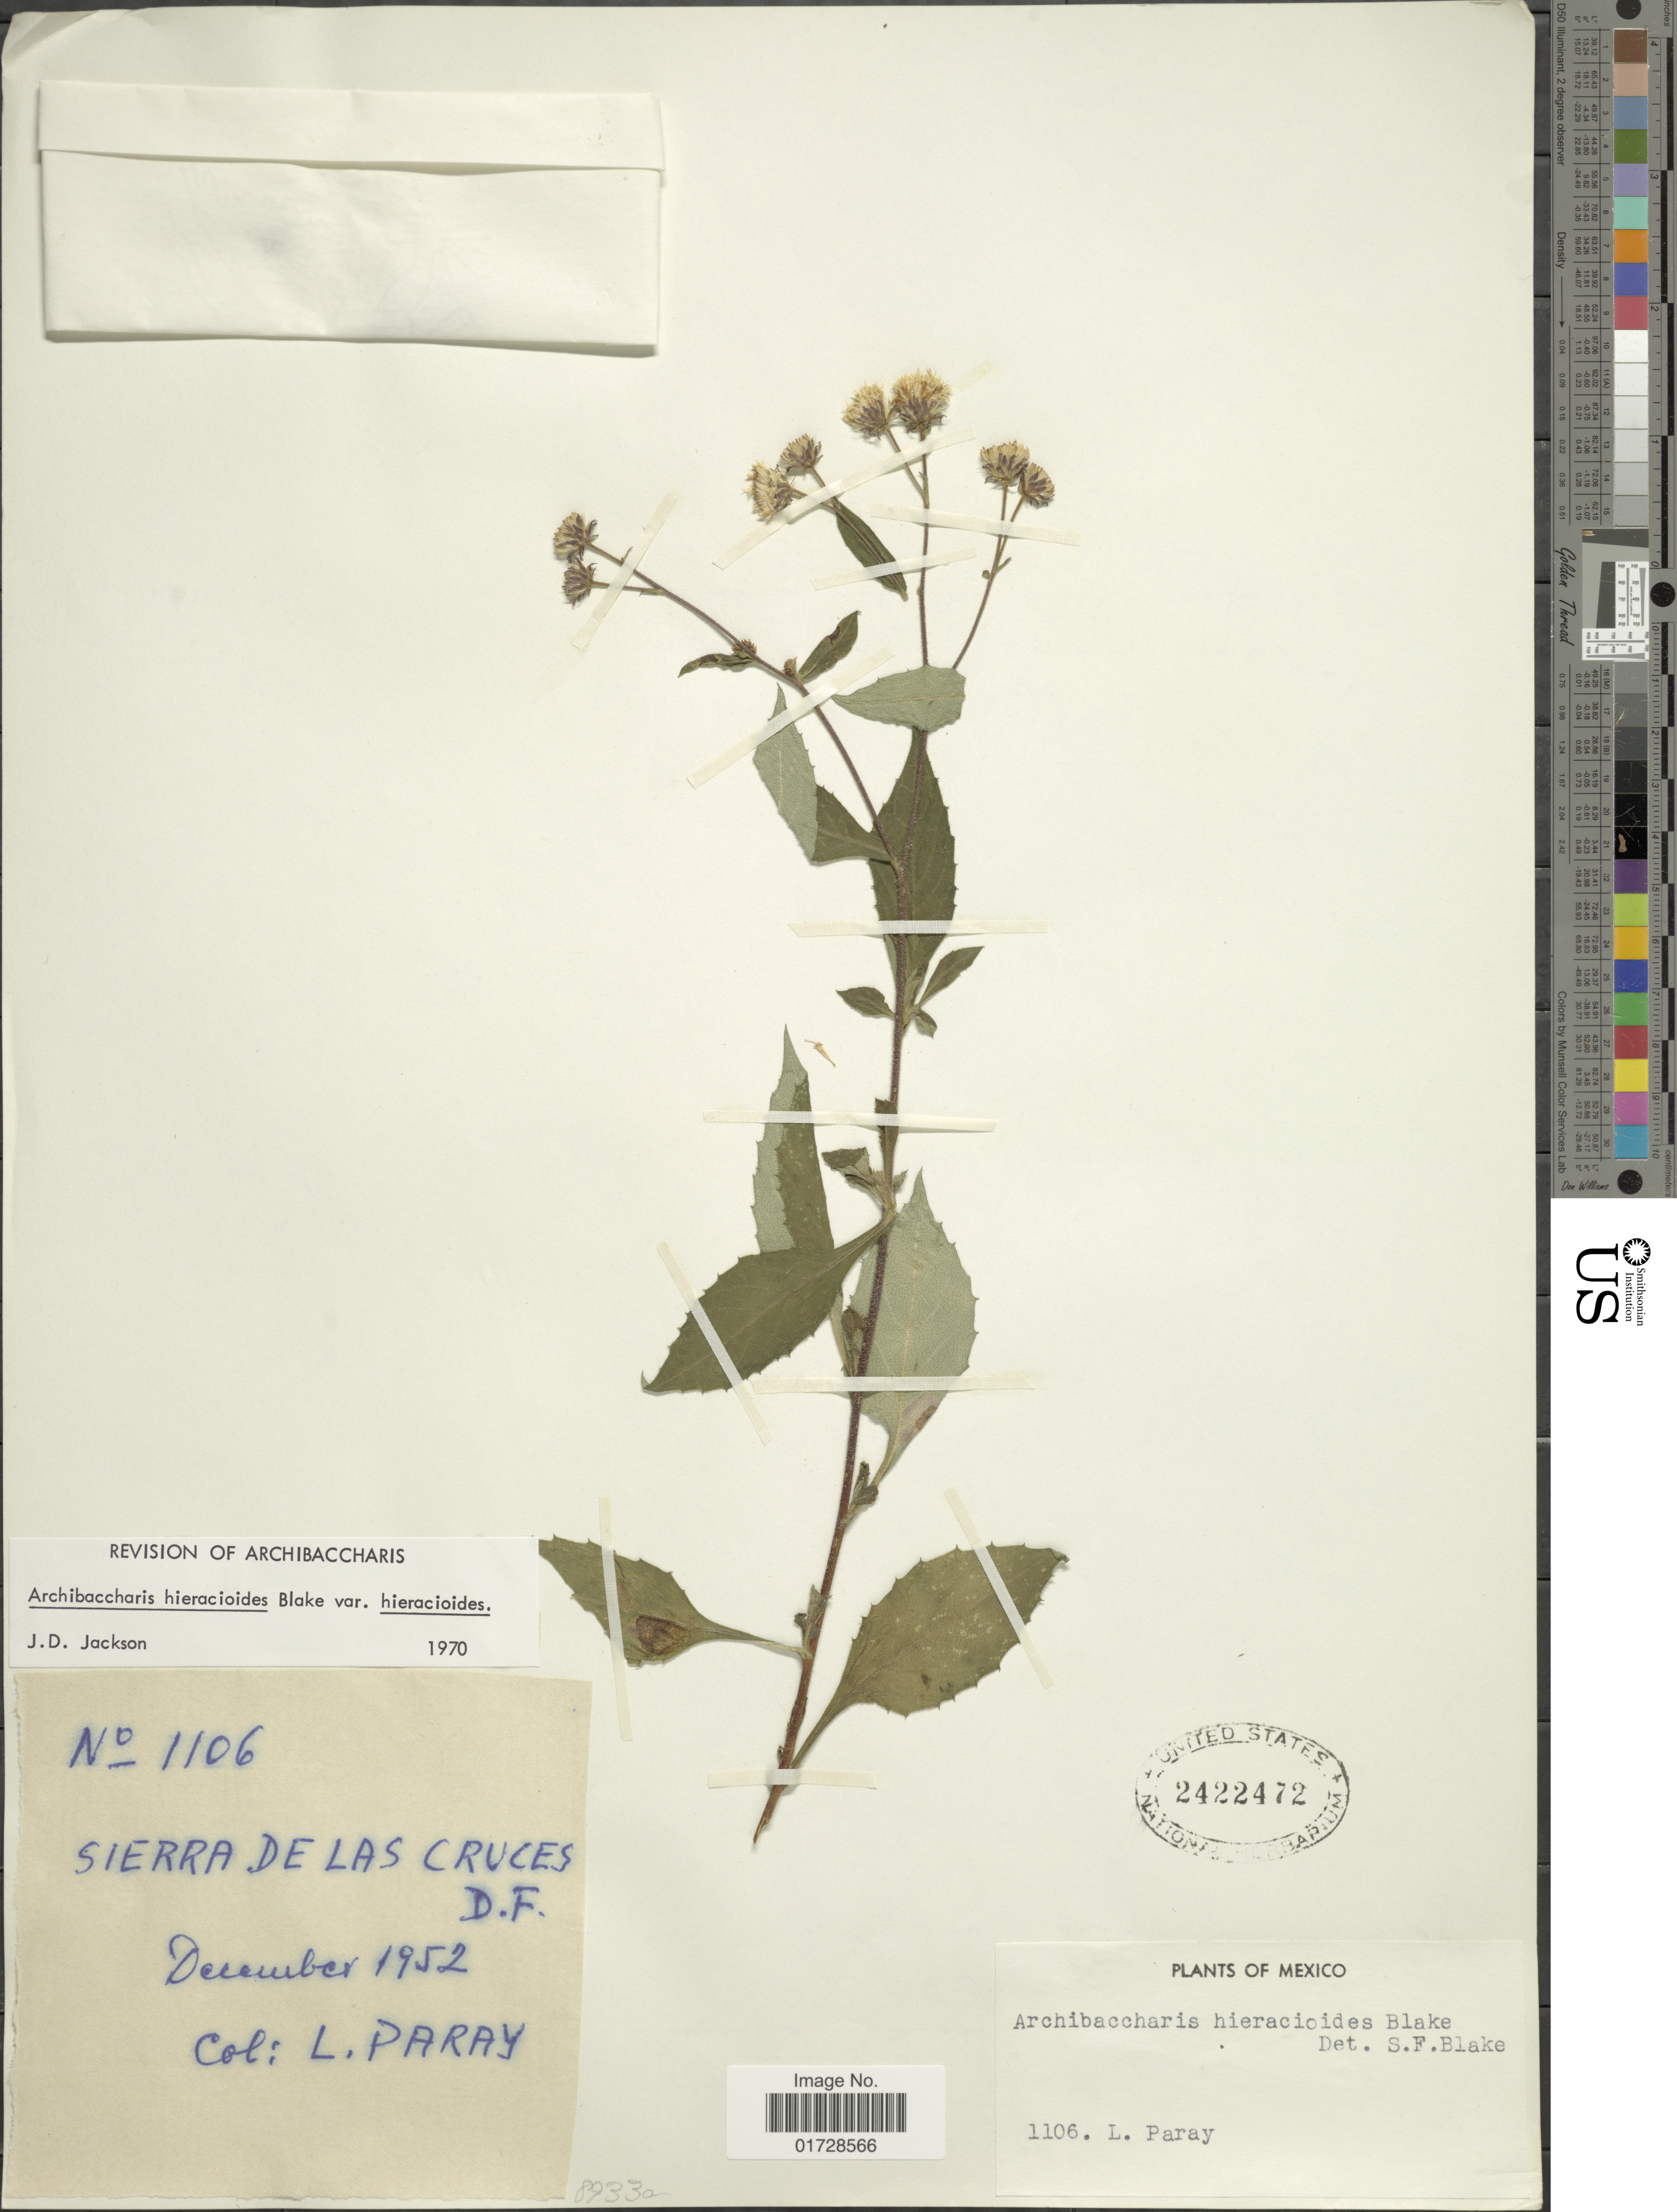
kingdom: Plantae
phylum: Tracheophyta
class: Magnoliopsida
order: Asterales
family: Asteraceae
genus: Archibaccharis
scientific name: Archibaccharis hieracioides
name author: (S.F. Blake) S.F. Blake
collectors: L. Paray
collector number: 1106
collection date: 1952-12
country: Mexico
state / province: Distrito Federal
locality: Sierra de Las Cruces, D. F.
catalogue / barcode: US 2422472